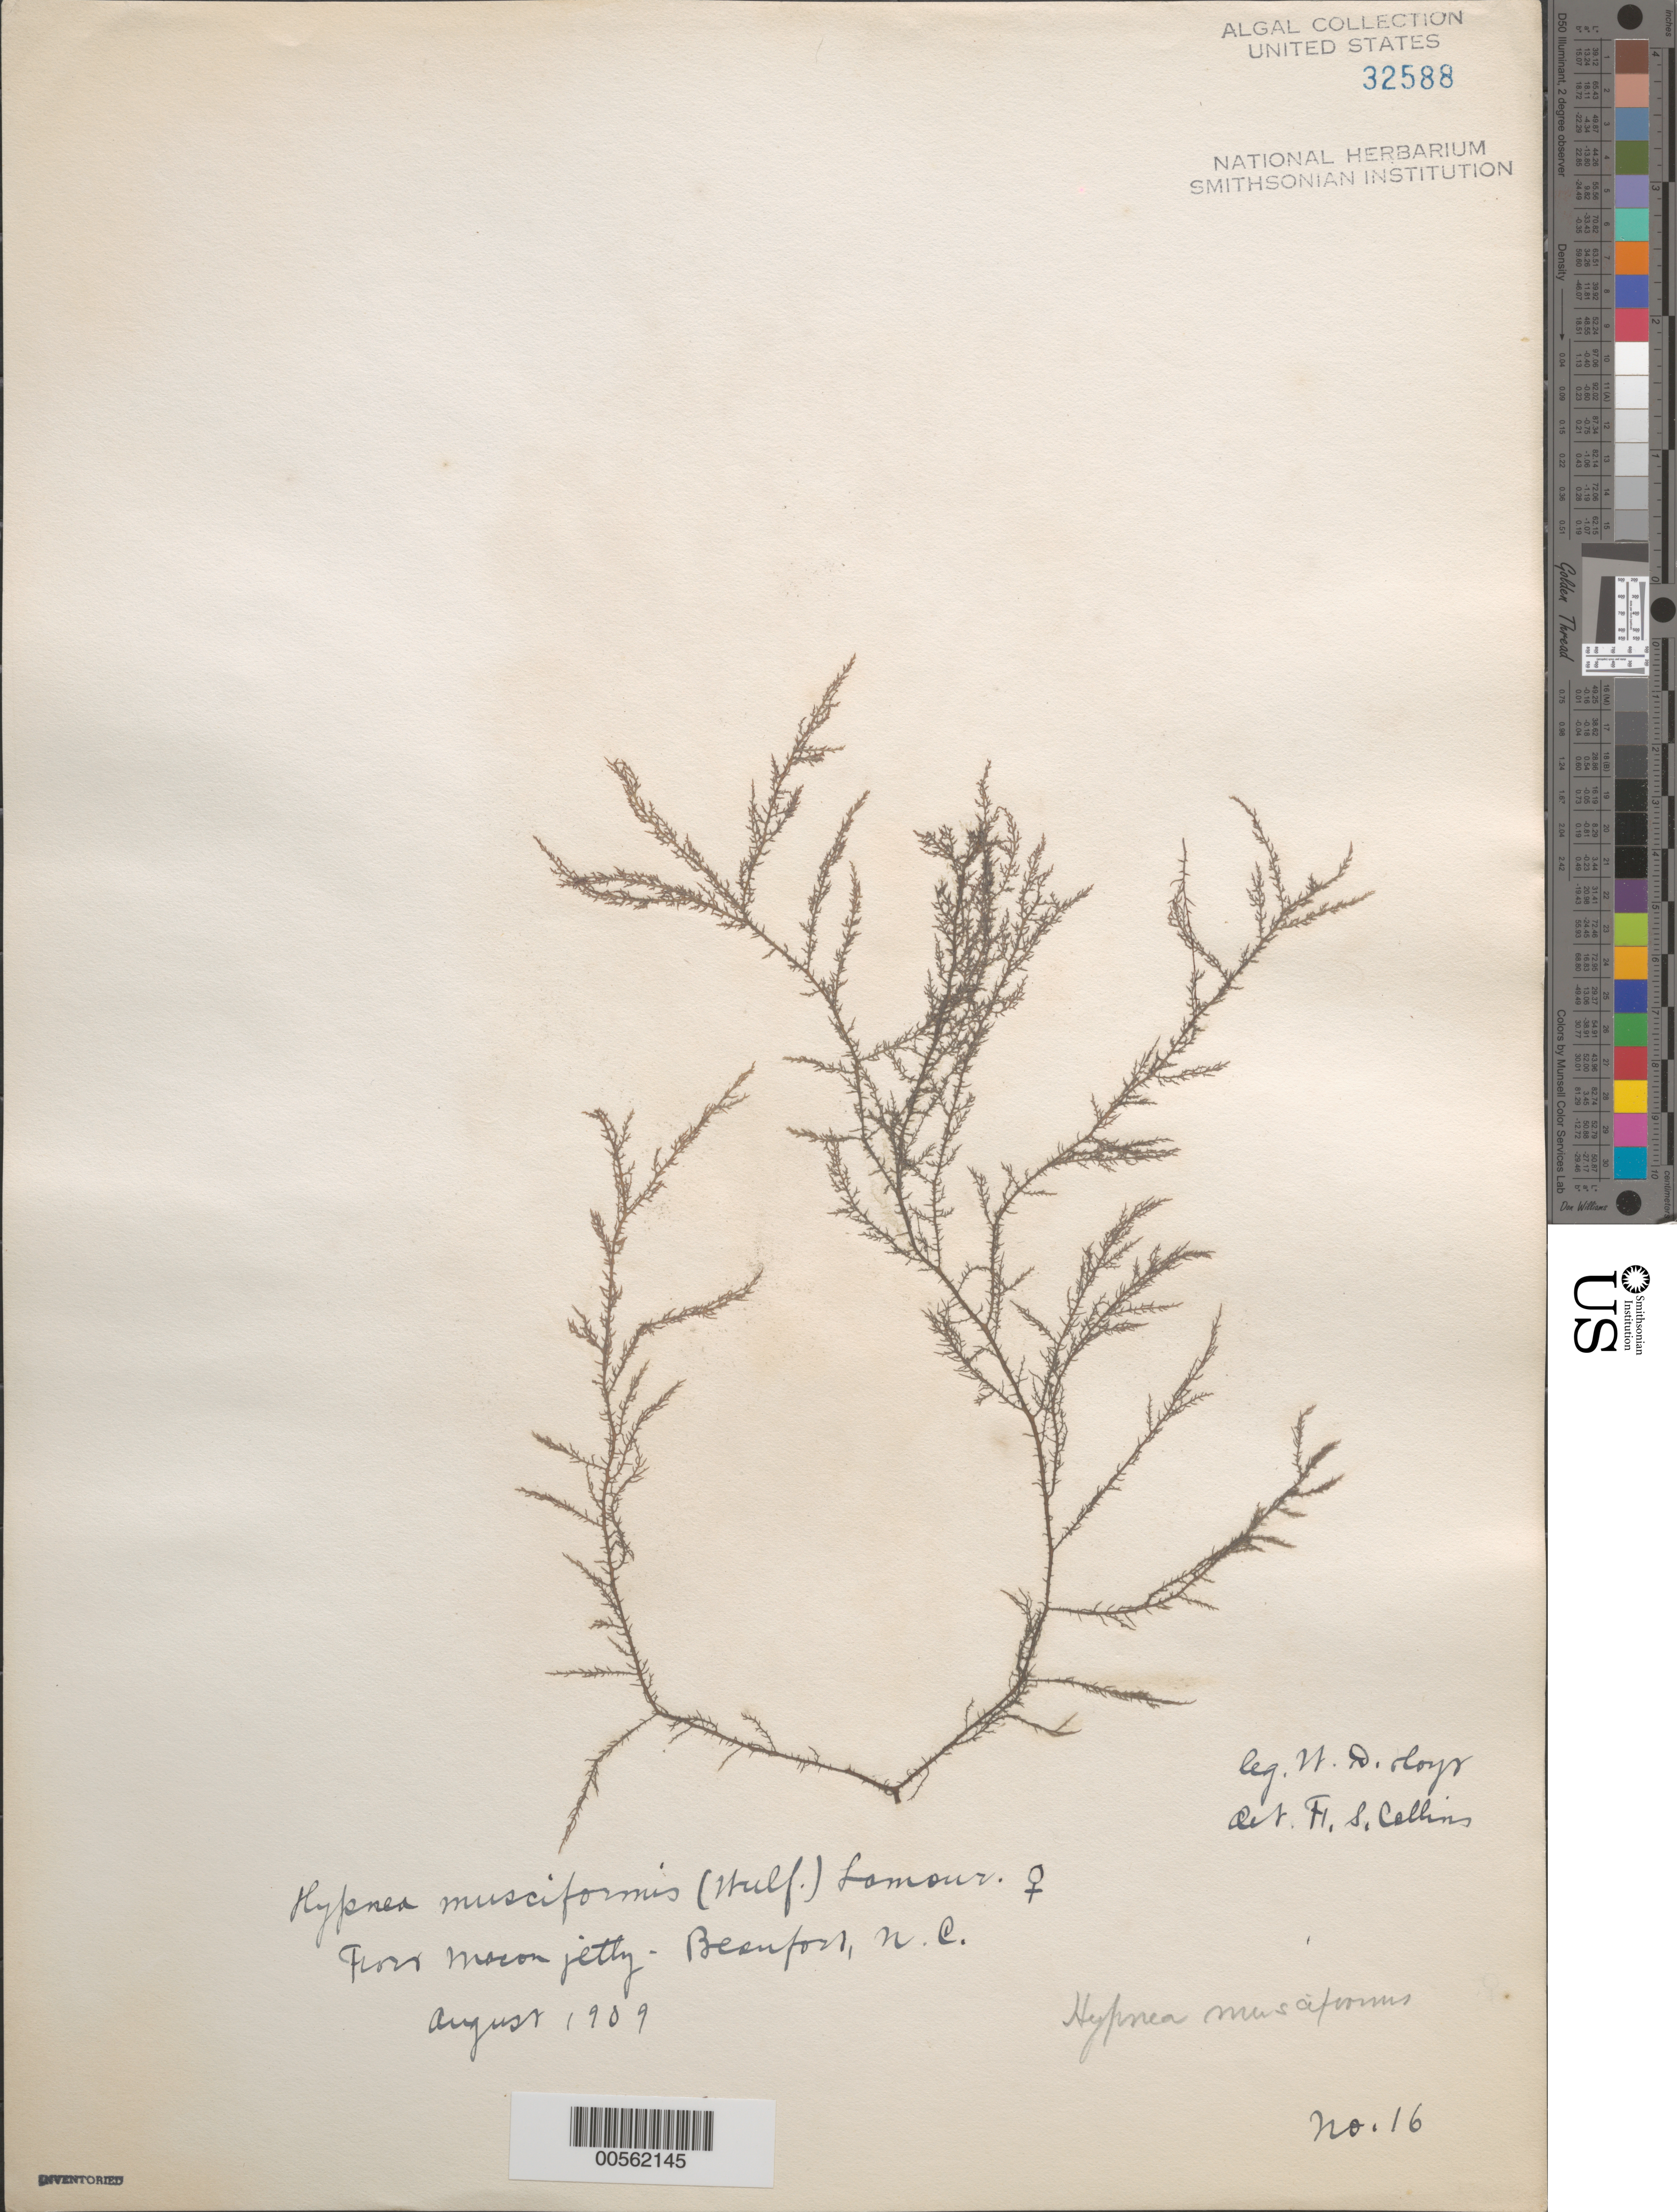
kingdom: Plantae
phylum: Rhodophyta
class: Florideophyceae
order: Gigartinales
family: Cystocloniaceae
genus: Hypnea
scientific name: Hypnea musciformis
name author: (Wulfen) J.V.Lamouroux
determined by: Collins, Frank S.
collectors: W. D. Hoyt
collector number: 16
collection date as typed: Aug 1909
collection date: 1909-08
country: United States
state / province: North Carolina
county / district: Carteret County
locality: Beaufort, Fort Macon jetty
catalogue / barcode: US 32588